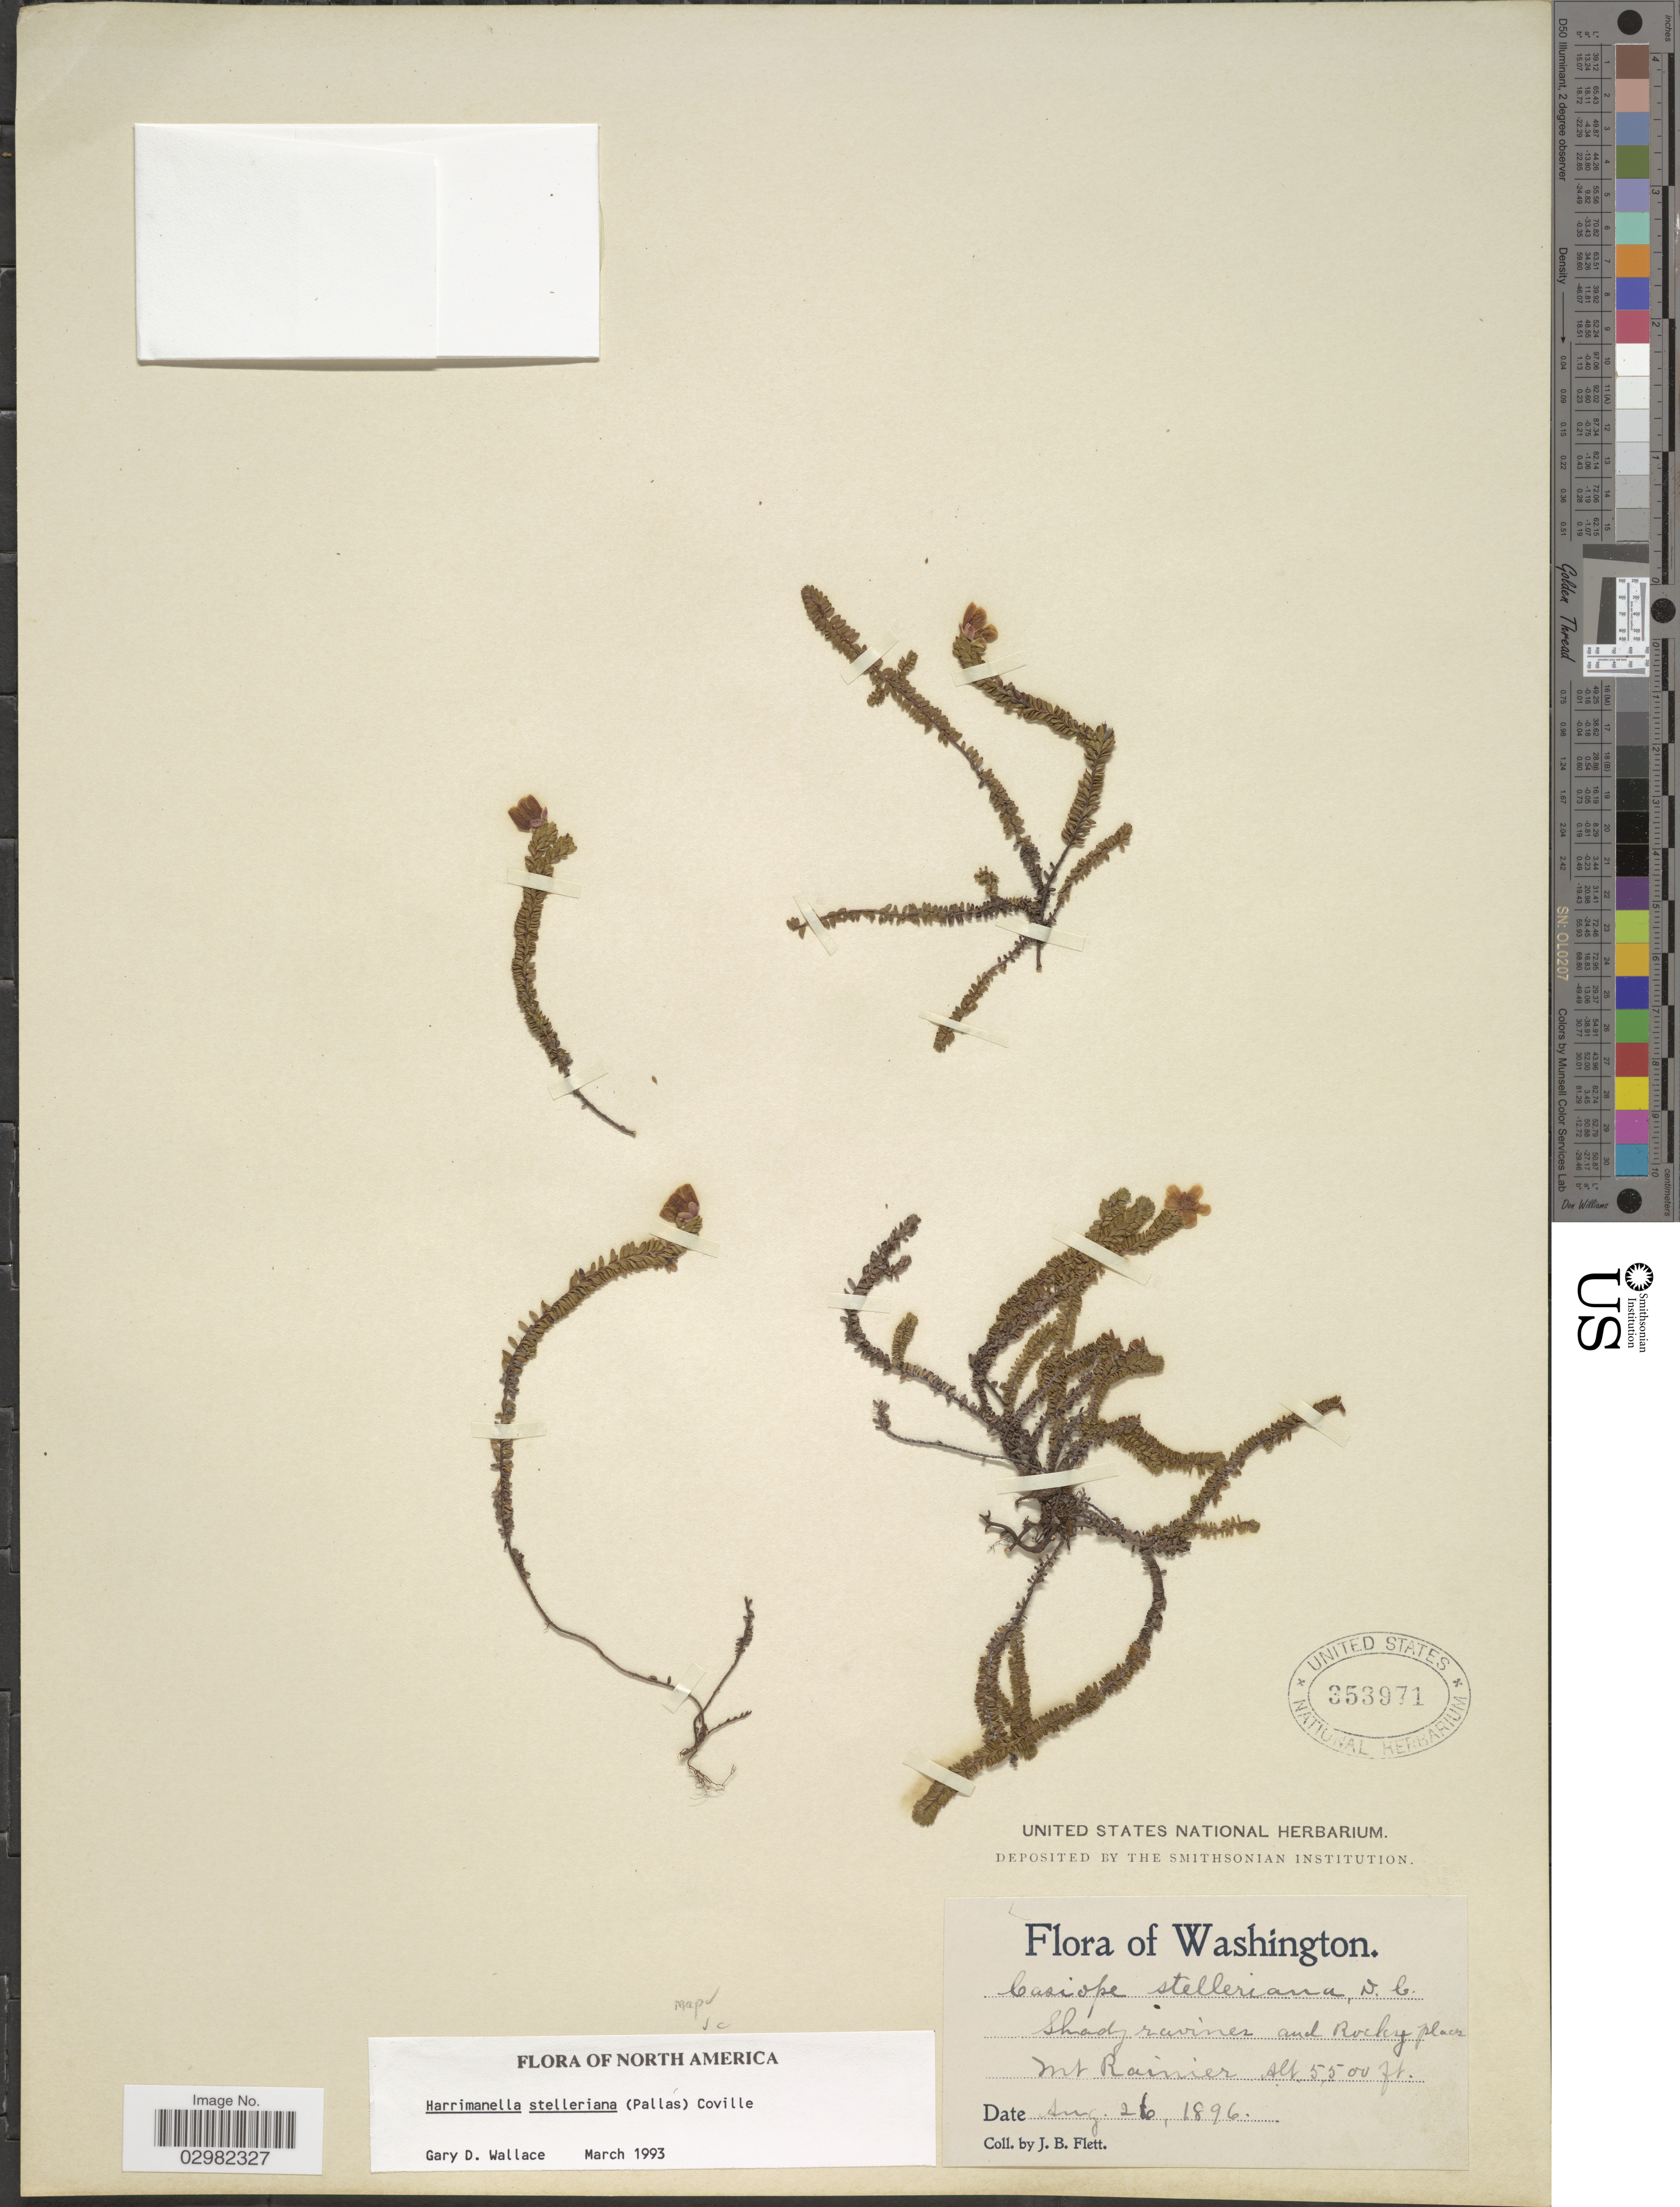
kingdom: Plantae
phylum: Tracheophyta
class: Magnoliopsida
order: Ericales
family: Ericaceae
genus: Harrimanella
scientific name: Harrimanella stelleriana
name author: (Pall.) Coville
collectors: J. Flett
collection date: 1896-08-26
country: United States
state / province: Washington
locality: Mt. Rainier.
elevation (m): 1676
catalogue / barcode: US 353971